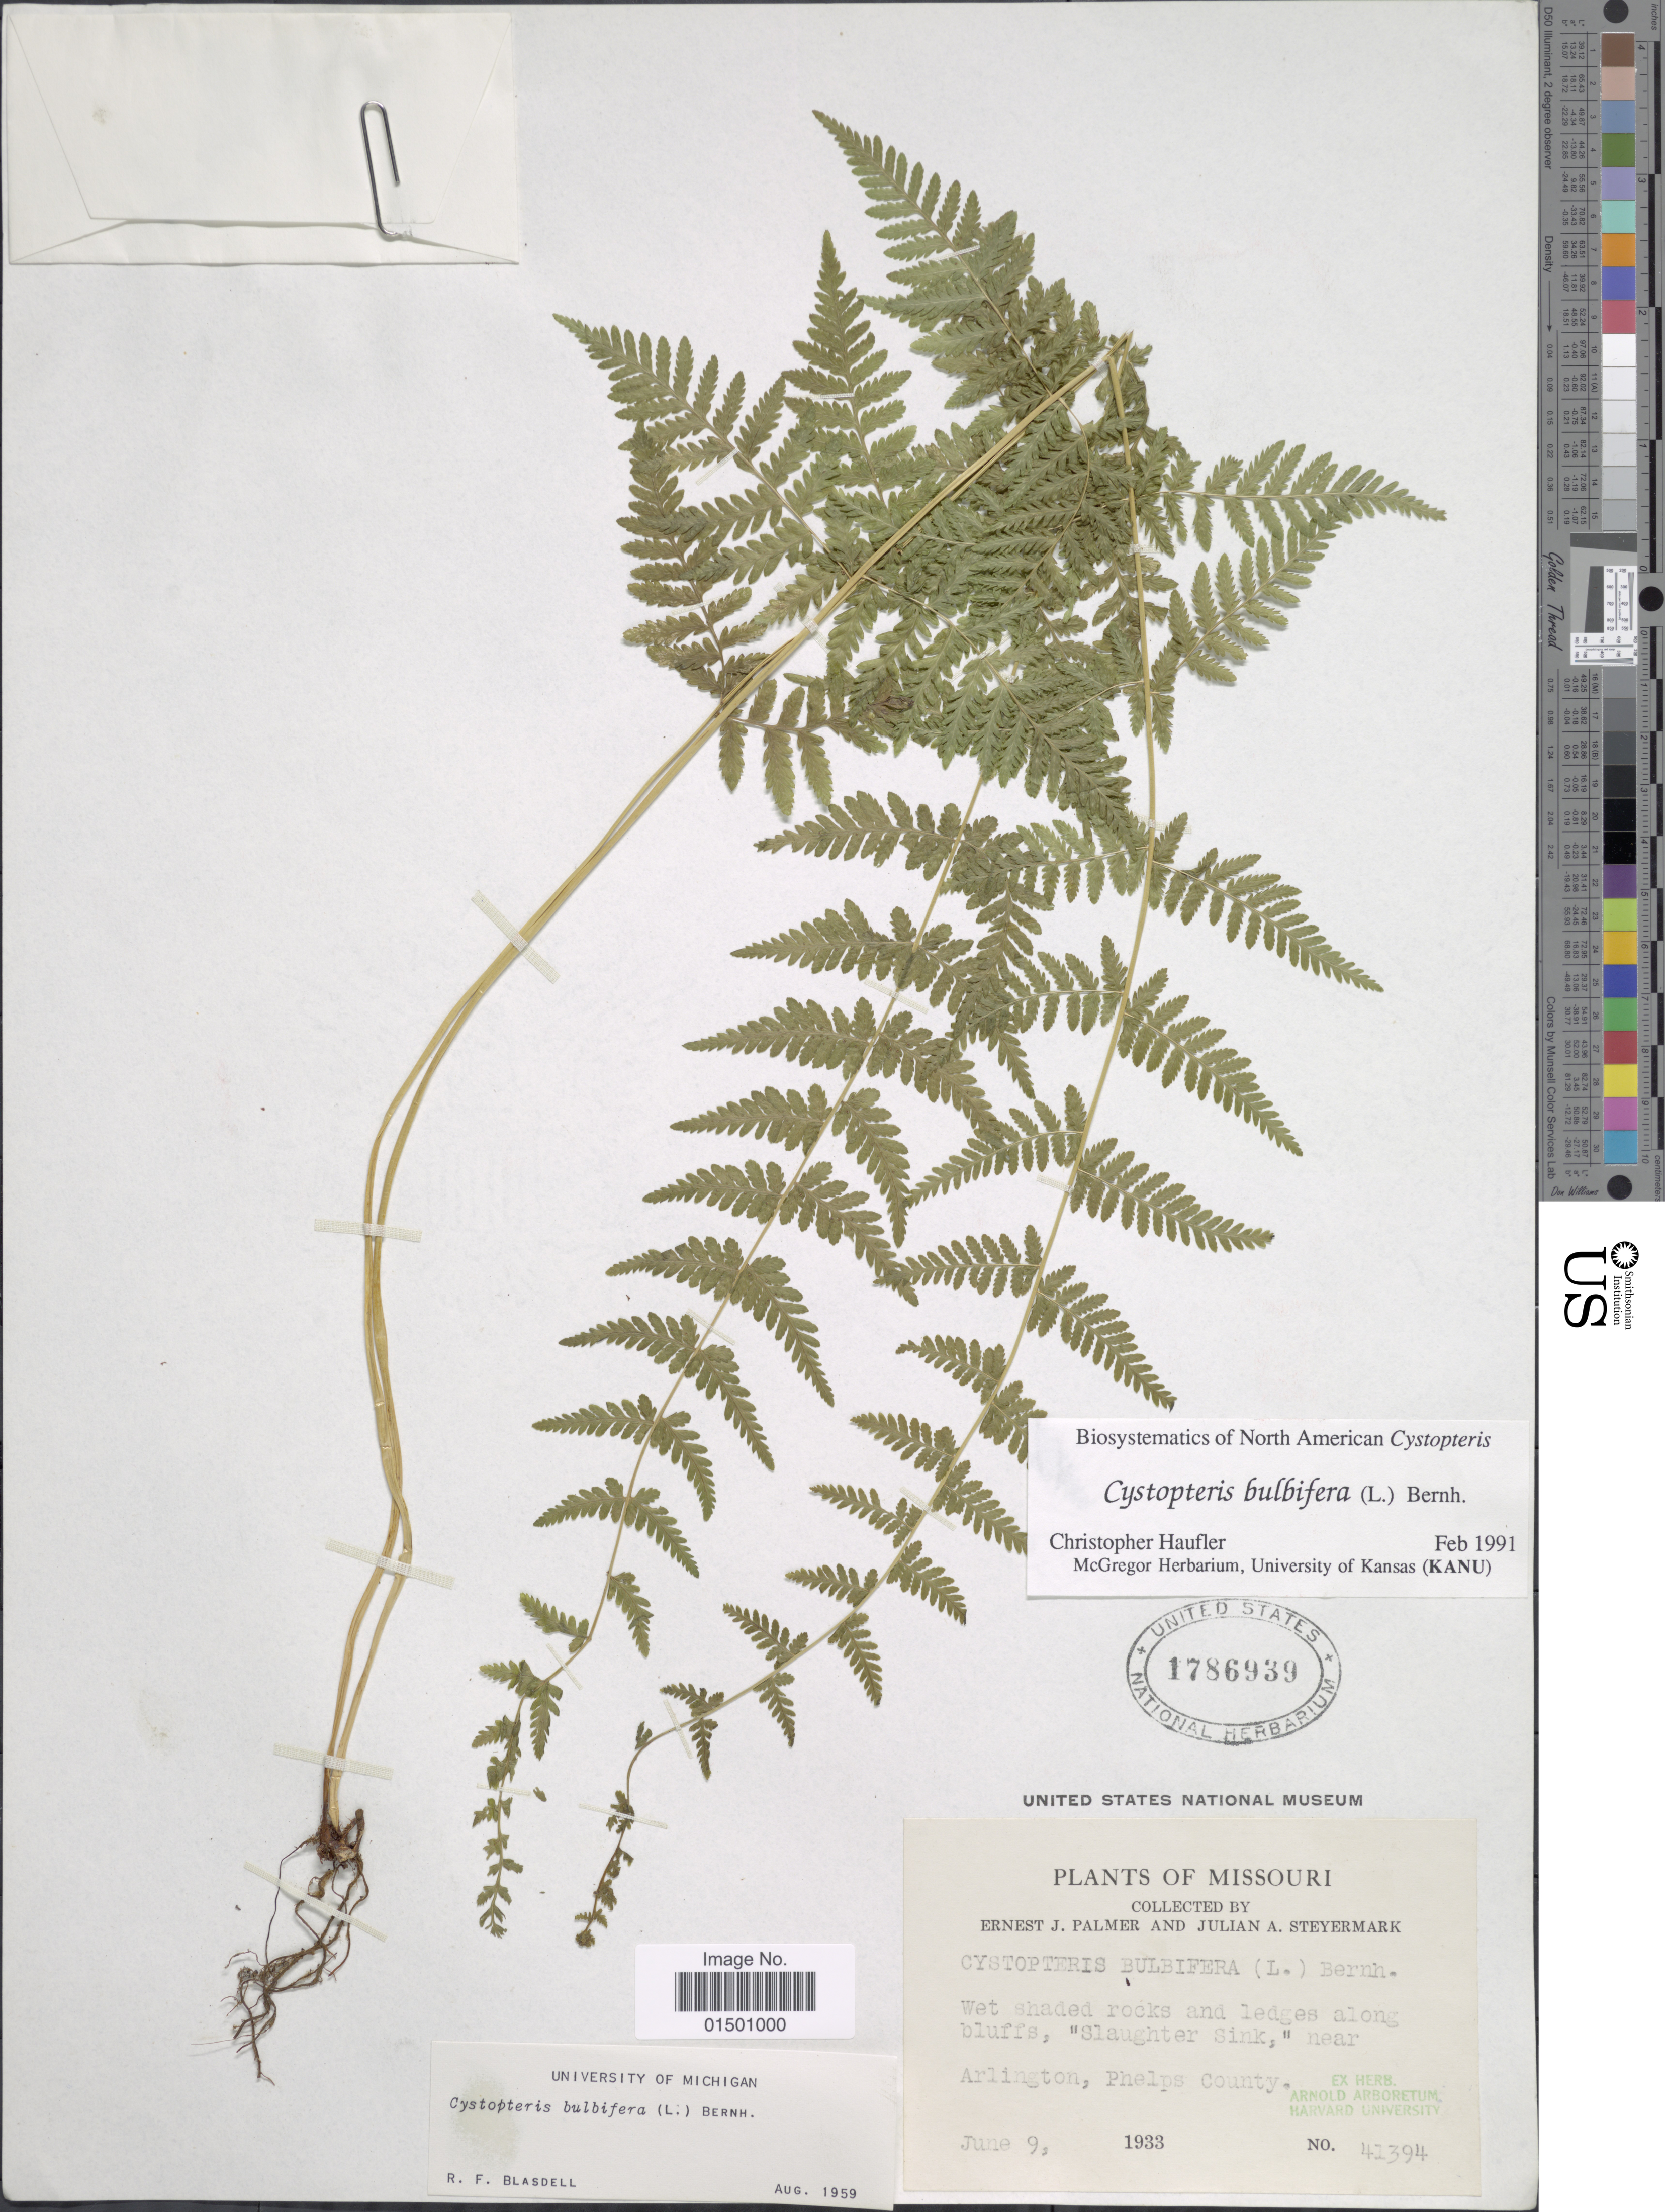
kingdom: Plantae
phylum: Tracheophyta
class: Polypodiopsida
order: Polypodiales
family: Cystopteridaceae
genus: Cystopteris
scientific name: Cystopteris bulbifera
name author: (L.) Bernh.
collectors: E. J. Palmer & J. Steyermark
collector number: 41394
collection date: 1933-06-09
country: United States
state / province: Missouri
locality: Slaughter Sink, near Arlington, Phelps County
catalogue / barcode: US 1786939